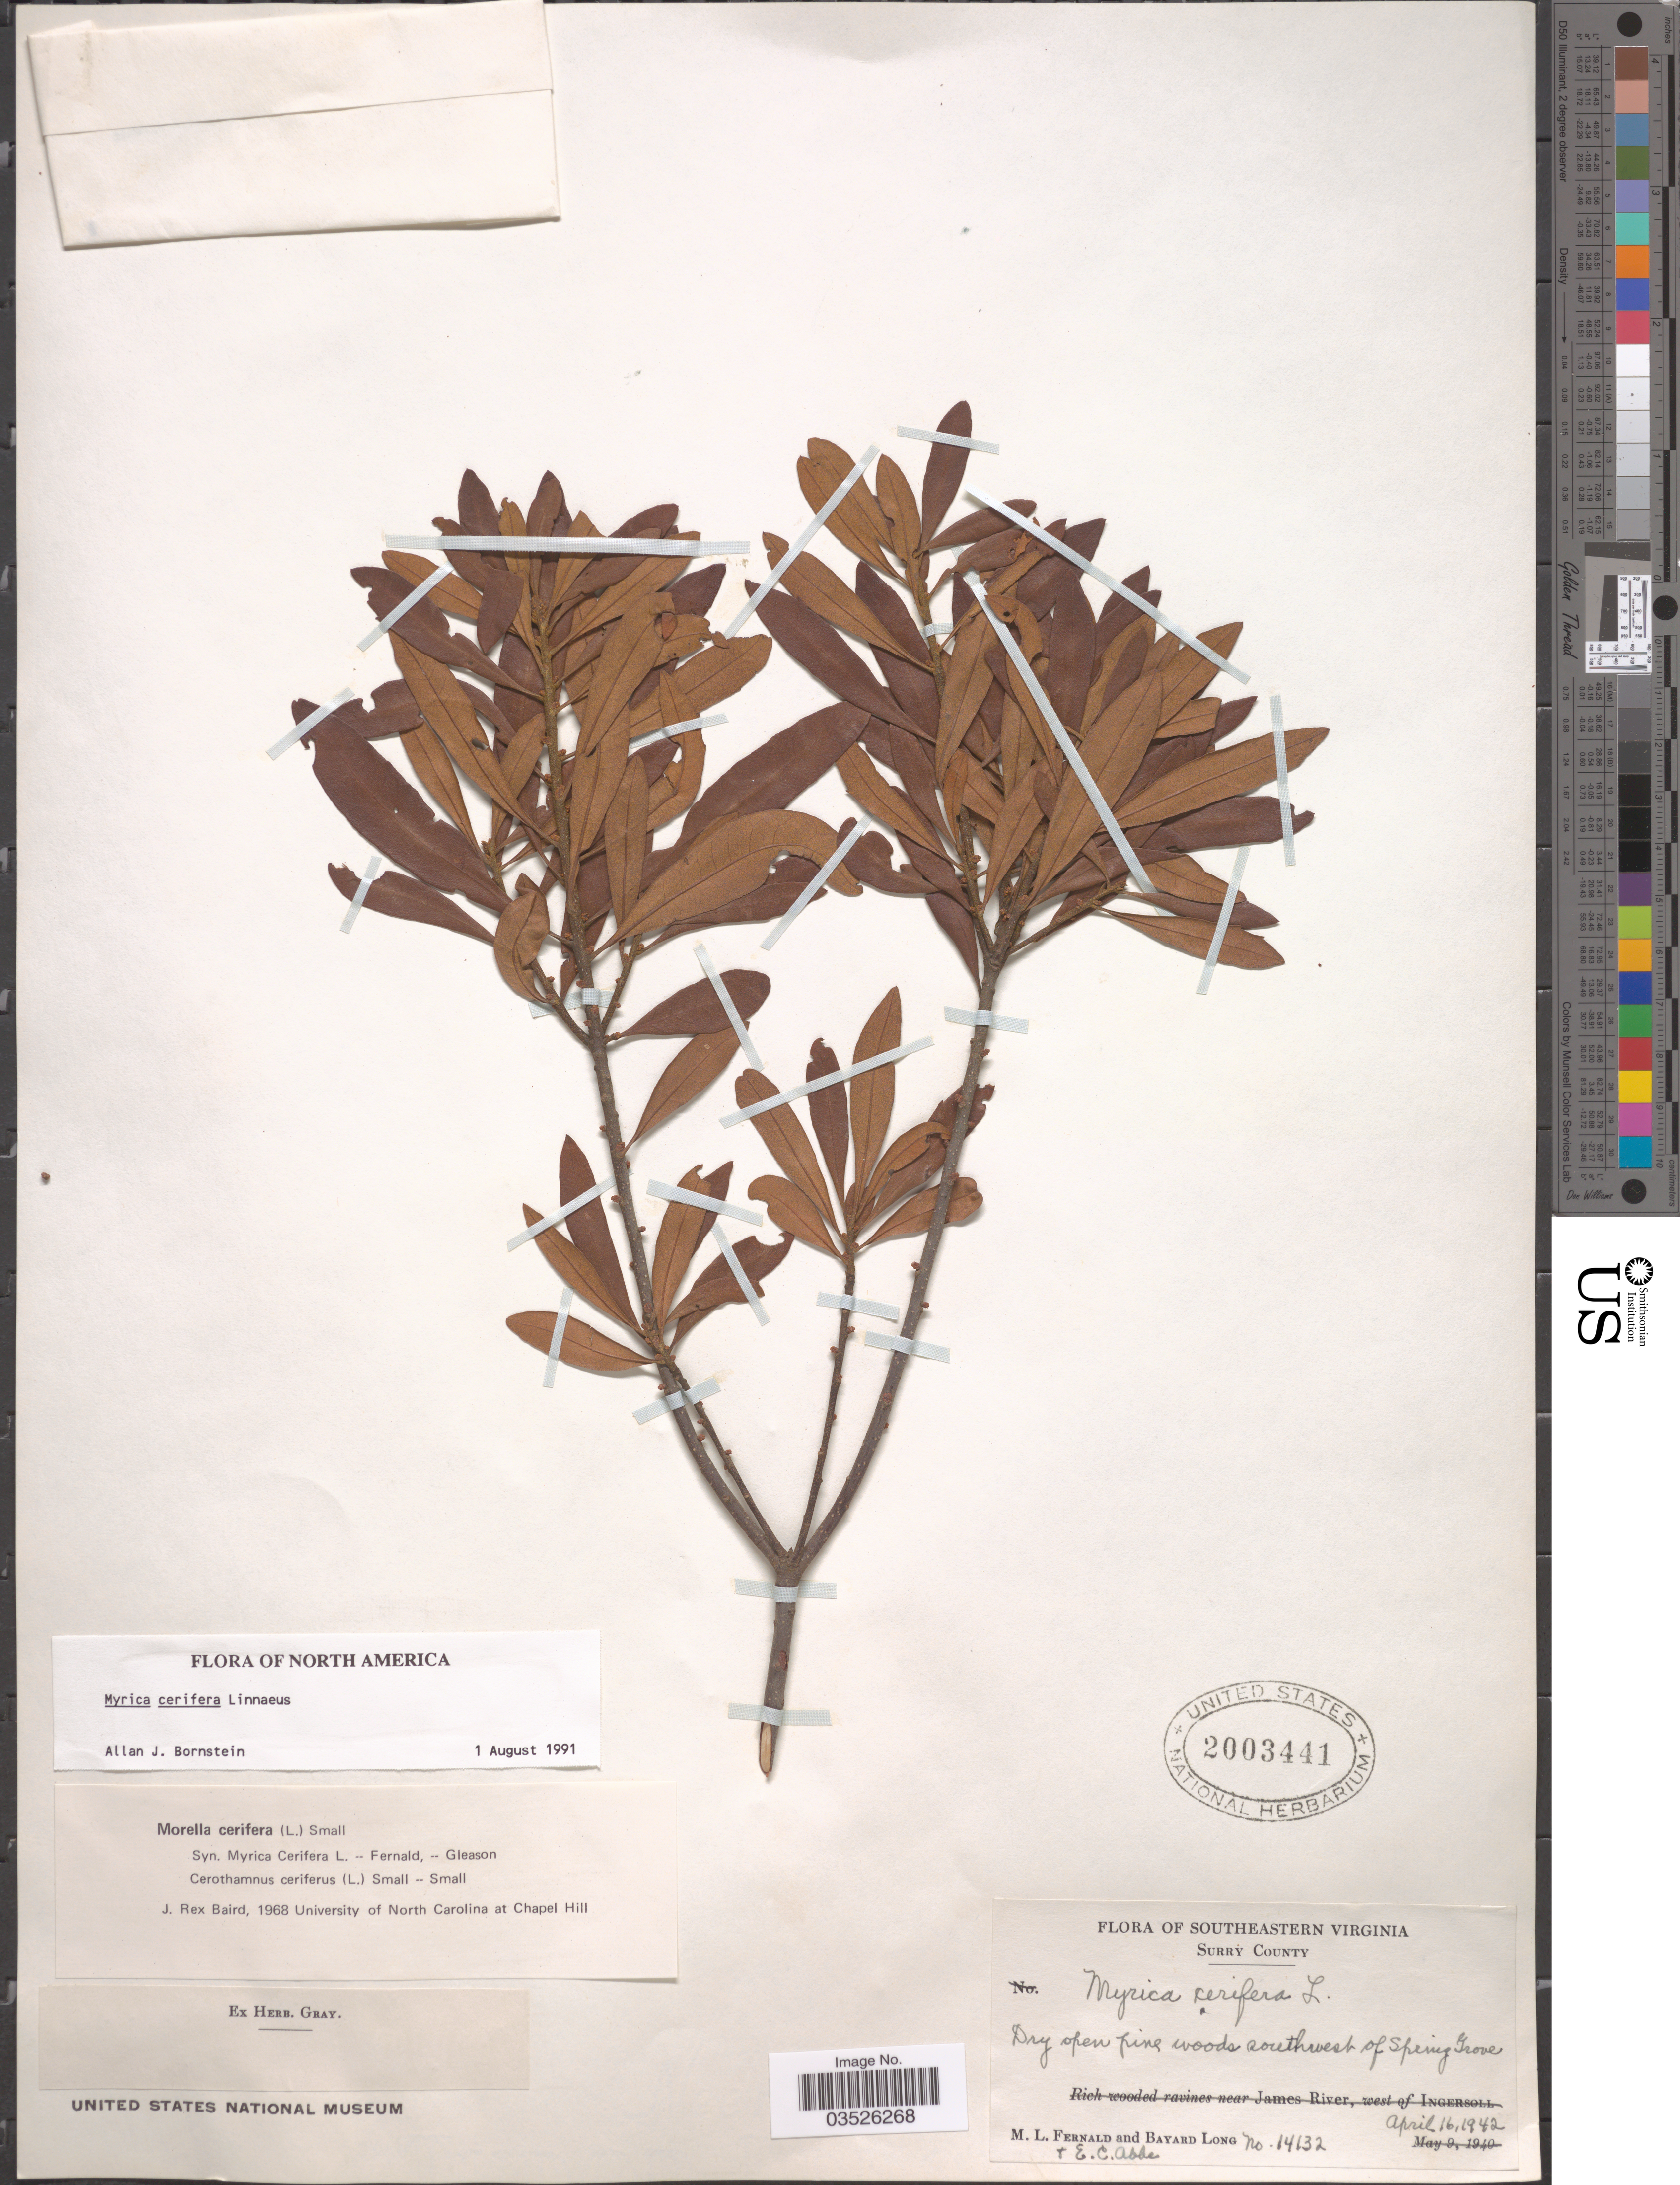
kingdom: Plantae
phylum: Tracheophyta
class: Magnoliopsida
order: Fagales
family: Myricaceae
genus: Morella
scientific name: Morella cerifera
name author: (L.) Small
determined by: Baird, James Rex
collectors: M. L. Fernald, B. Long & E. C. Abbe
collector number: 14132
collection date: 1942-04-16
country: United States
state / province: Virginia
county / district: Surry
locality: Southeastern Virginia. Surry County. Dry open pine woods southwest of Spring Grove.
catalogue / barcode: US 2003441